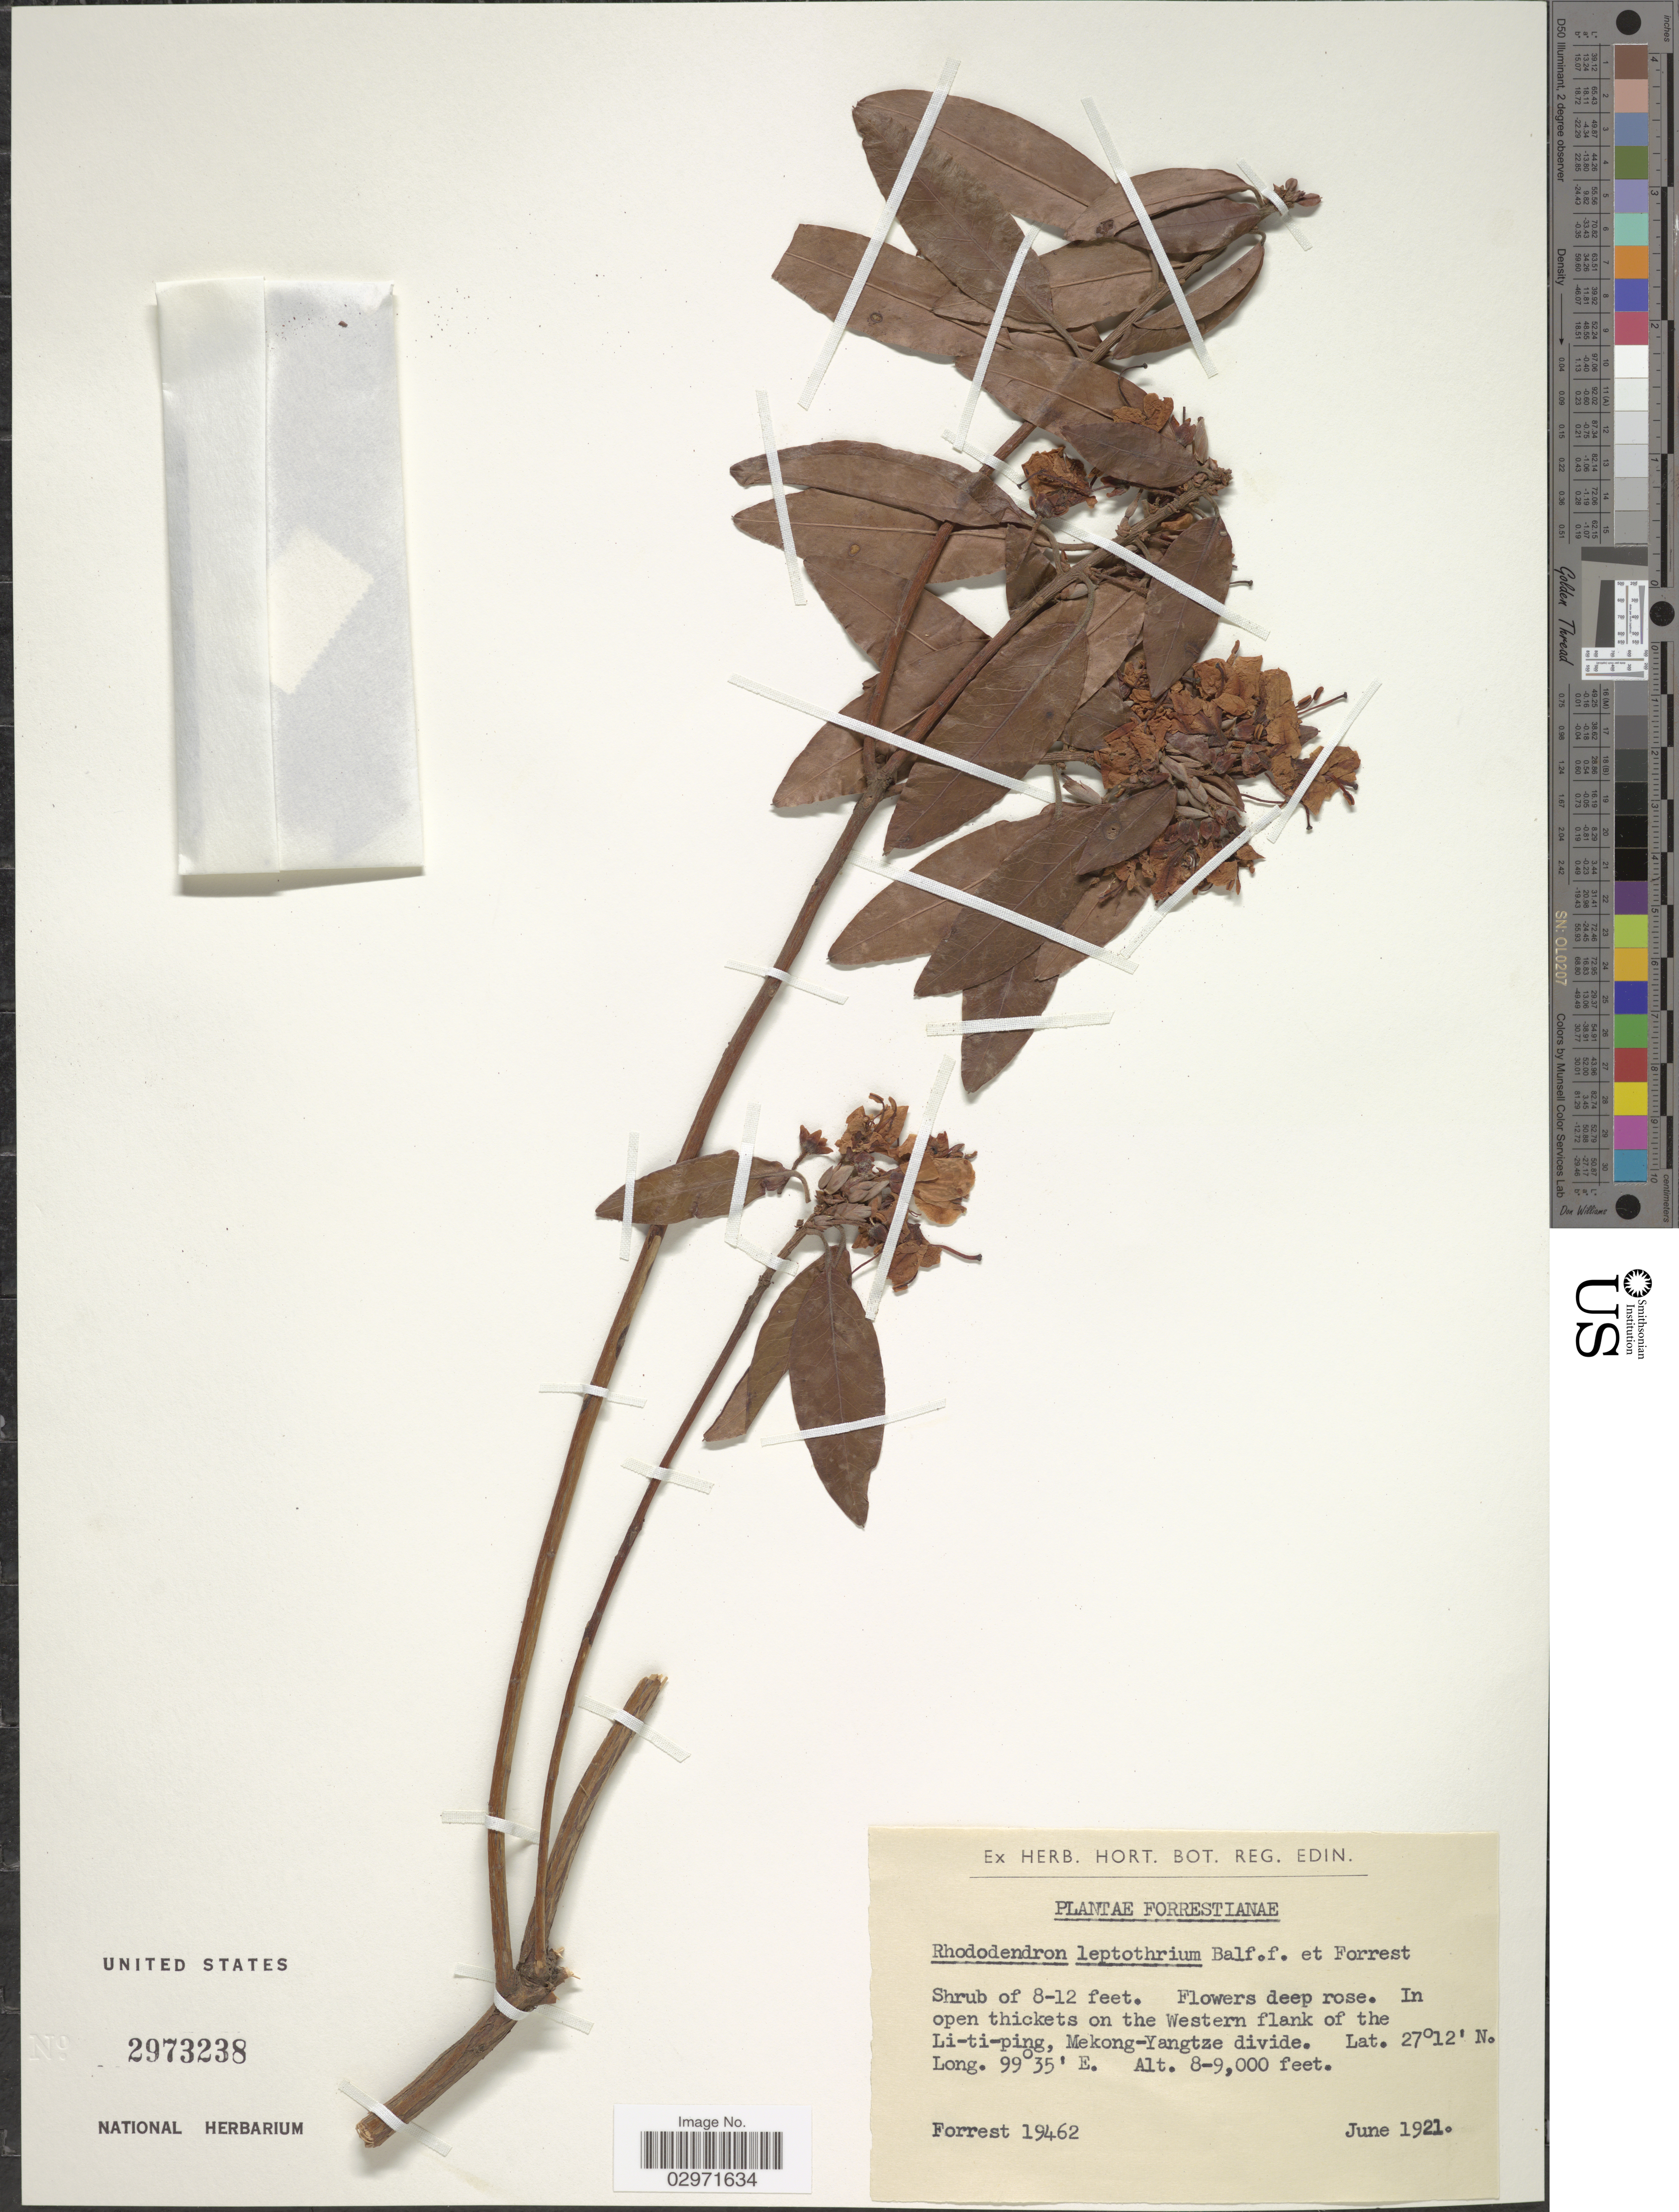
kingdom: Plantae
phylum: Tracheophyta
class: Magnoliopsida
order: Ericales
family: Ericaceae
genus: Rhododendron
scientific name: Rhododendron leptothrium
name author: Balf. f. & Forrest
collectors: -. Forrest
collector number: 19462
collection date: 1921-06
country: China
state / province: Yunnan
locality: On the Western flank of the Li-ti-ping, Mekong-Yangtze divide.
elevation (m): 2438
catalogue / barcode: US 2973238